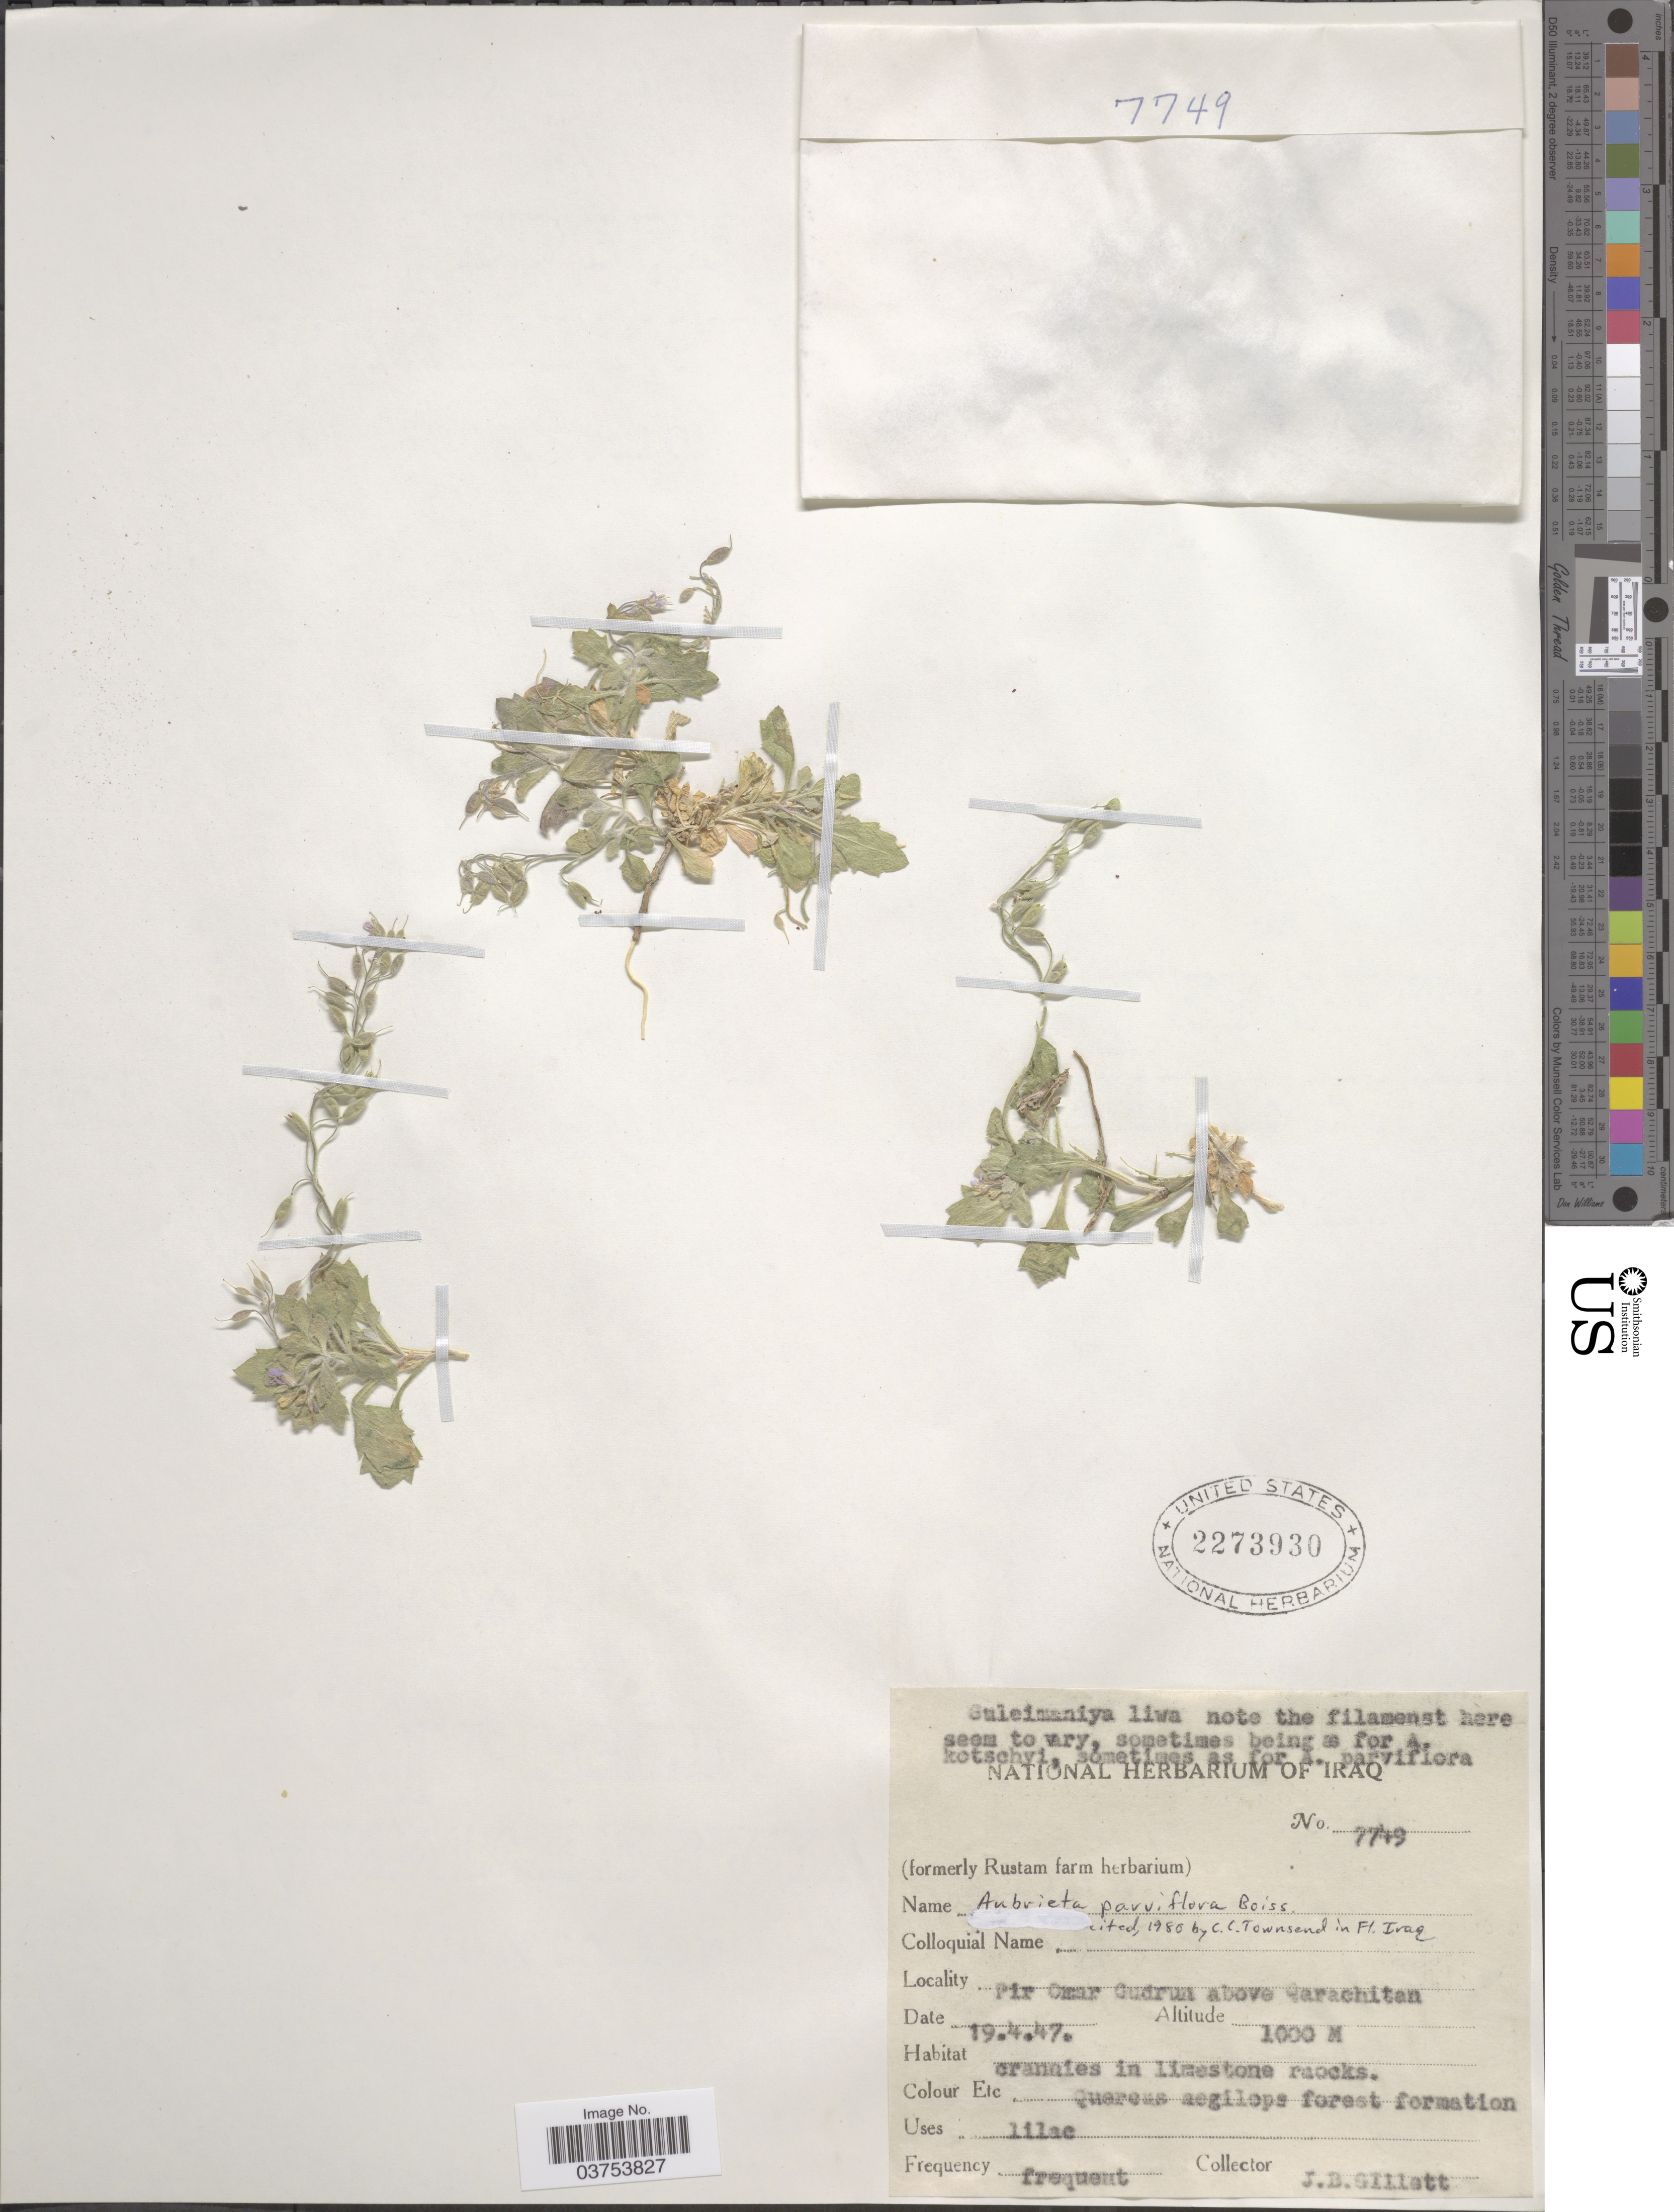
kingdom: Plantae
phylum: Tracheophyta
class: Magnoliopsida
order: Brassicales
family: Brassicaceae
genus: Aubrieta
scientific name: Aubrieta parviflora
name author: Boiss.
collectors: J. B. Gillett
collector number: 7749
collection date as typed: Transcribed d/m/y: 19/4/47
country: Iraq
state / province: As Sulaymānīyah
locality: Guleimaniya liwa. Pir Omar Gudrun above Qarachitan.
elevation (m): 1000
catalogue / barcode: US 2273930